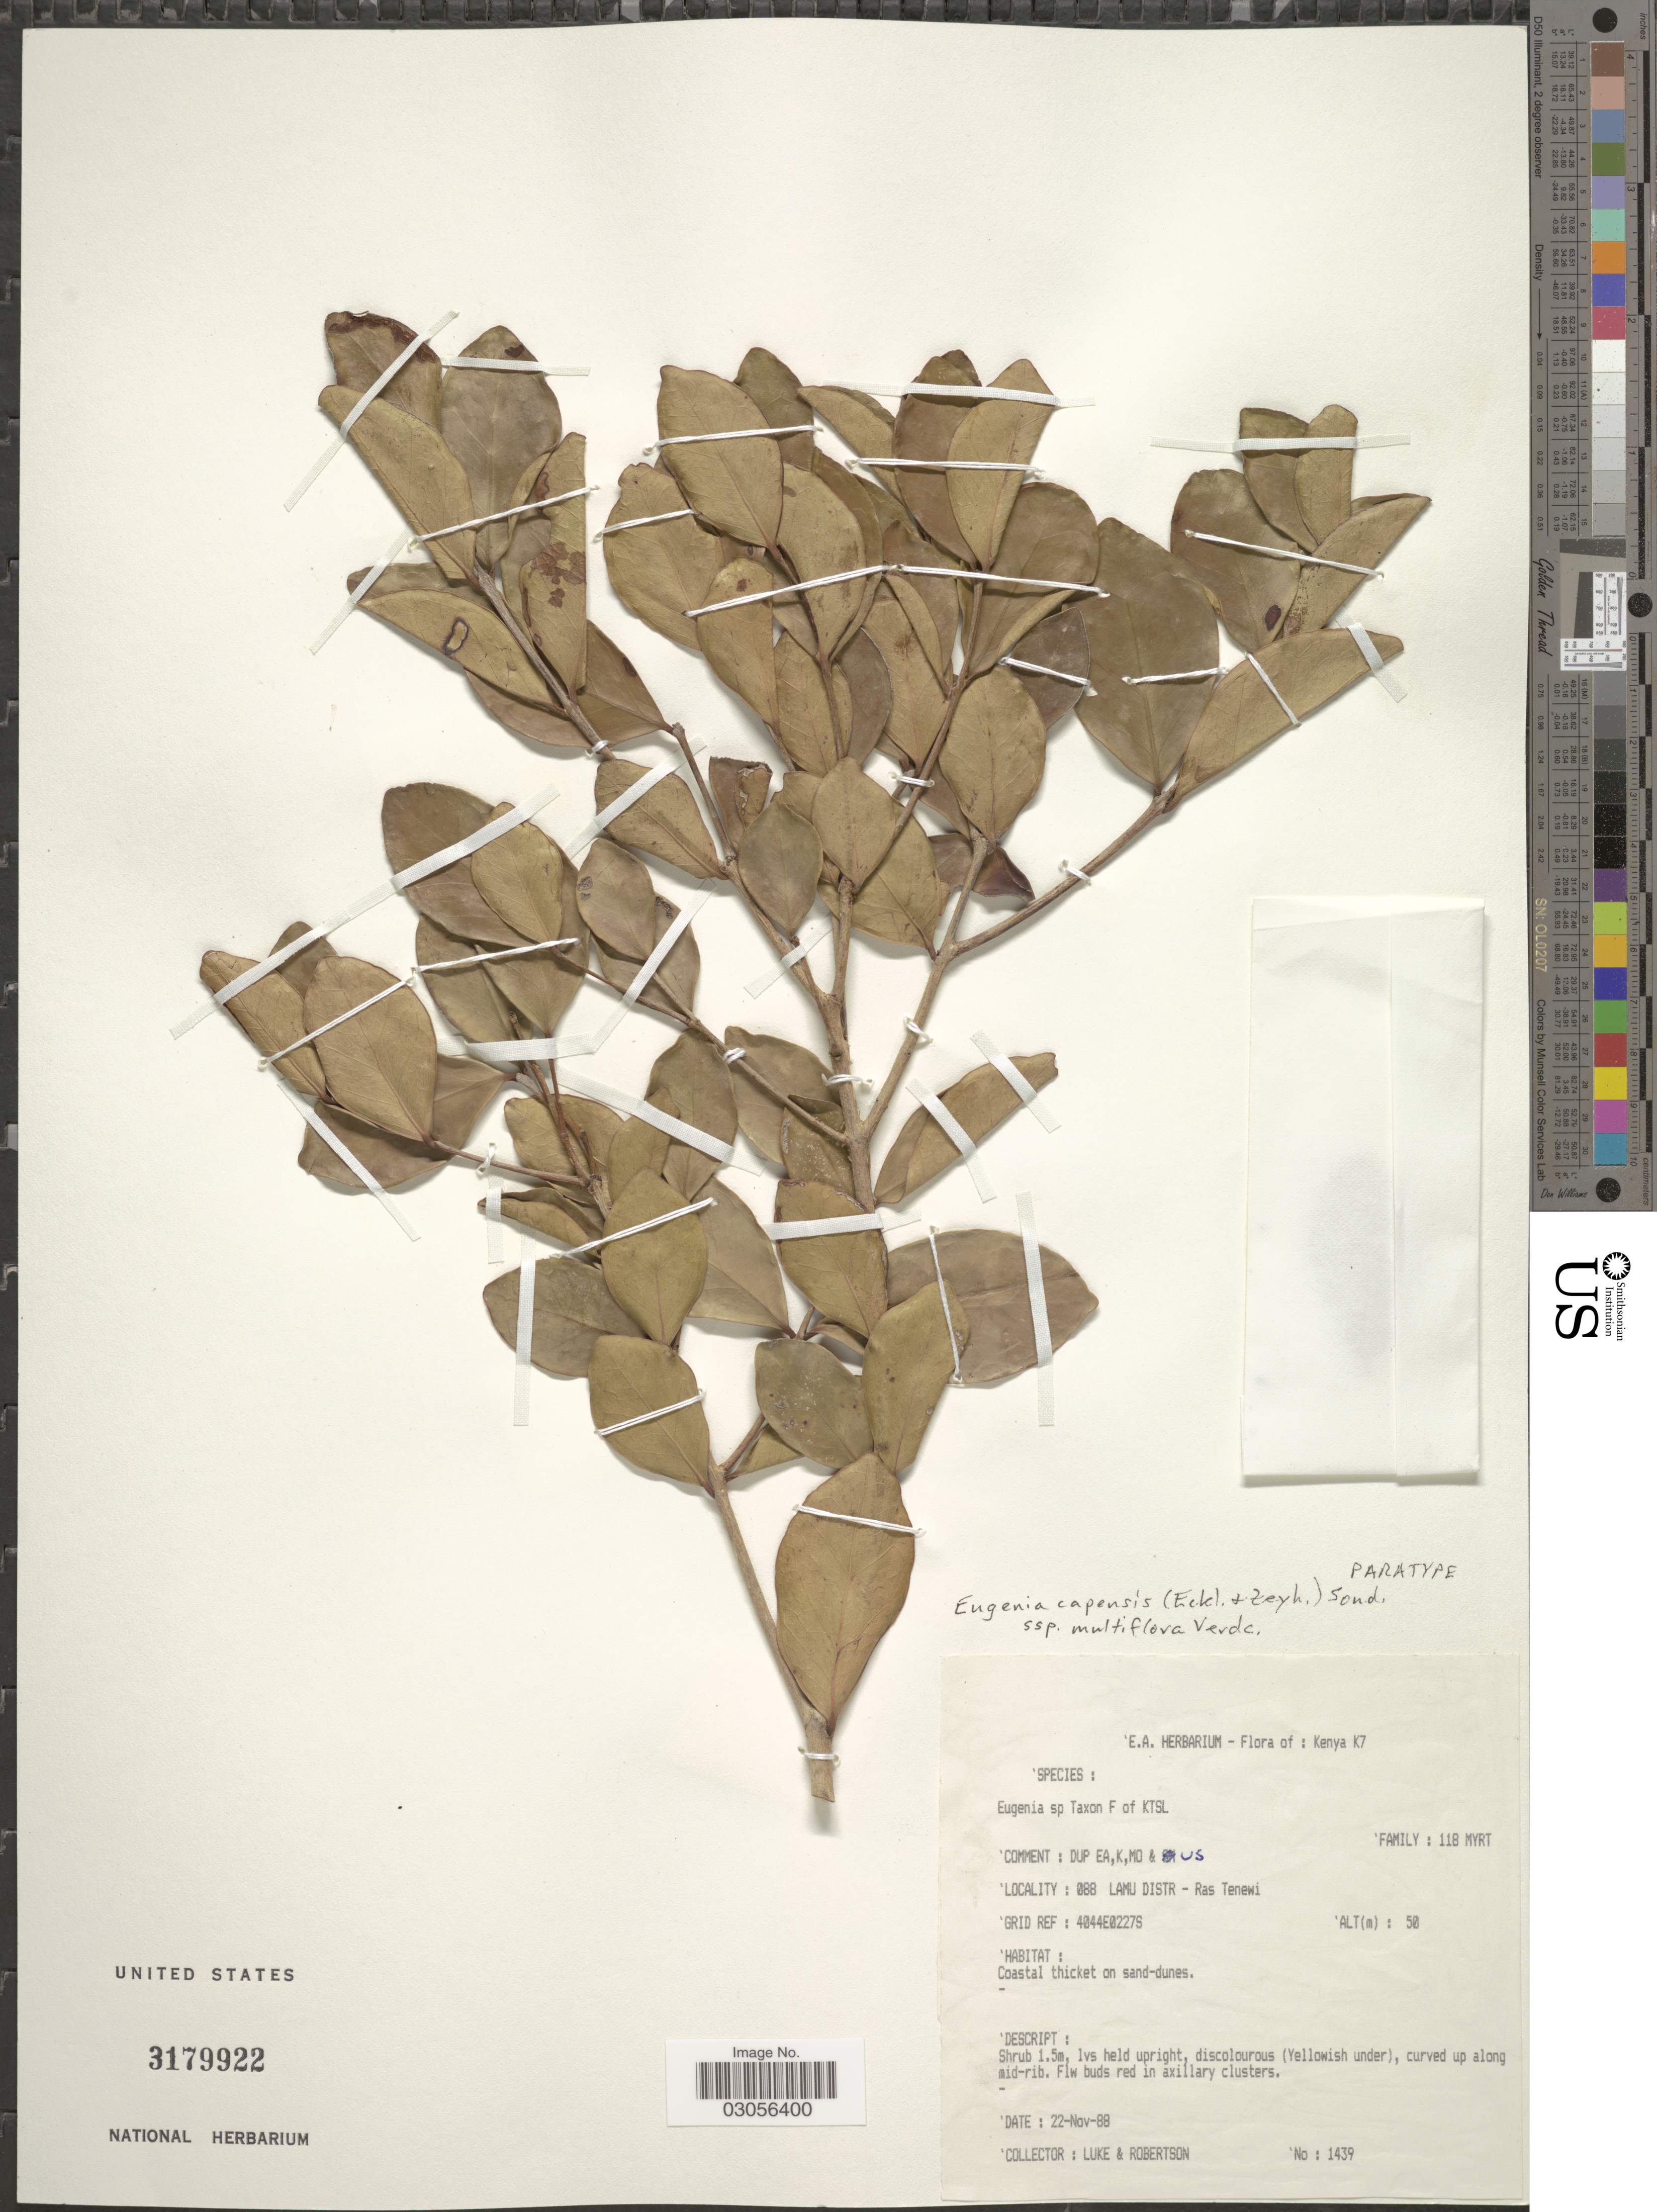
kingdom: Plantae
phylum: Tracheophyta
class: Magnoliopsida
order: Myrtales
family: Myrtaceae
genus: Eugenia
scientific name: Eugenia capensis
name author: (Eckl. & Zeyh.) Harv.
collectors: -. Luke & -. Robertson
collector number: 1439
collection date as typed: Transcribed d/m/y: 22/11/88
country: Kenya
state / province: Lamu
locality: Kenya K7, 088 Lamu Distr - Ras Tenewi.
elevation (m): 50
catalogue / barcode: US 3179922